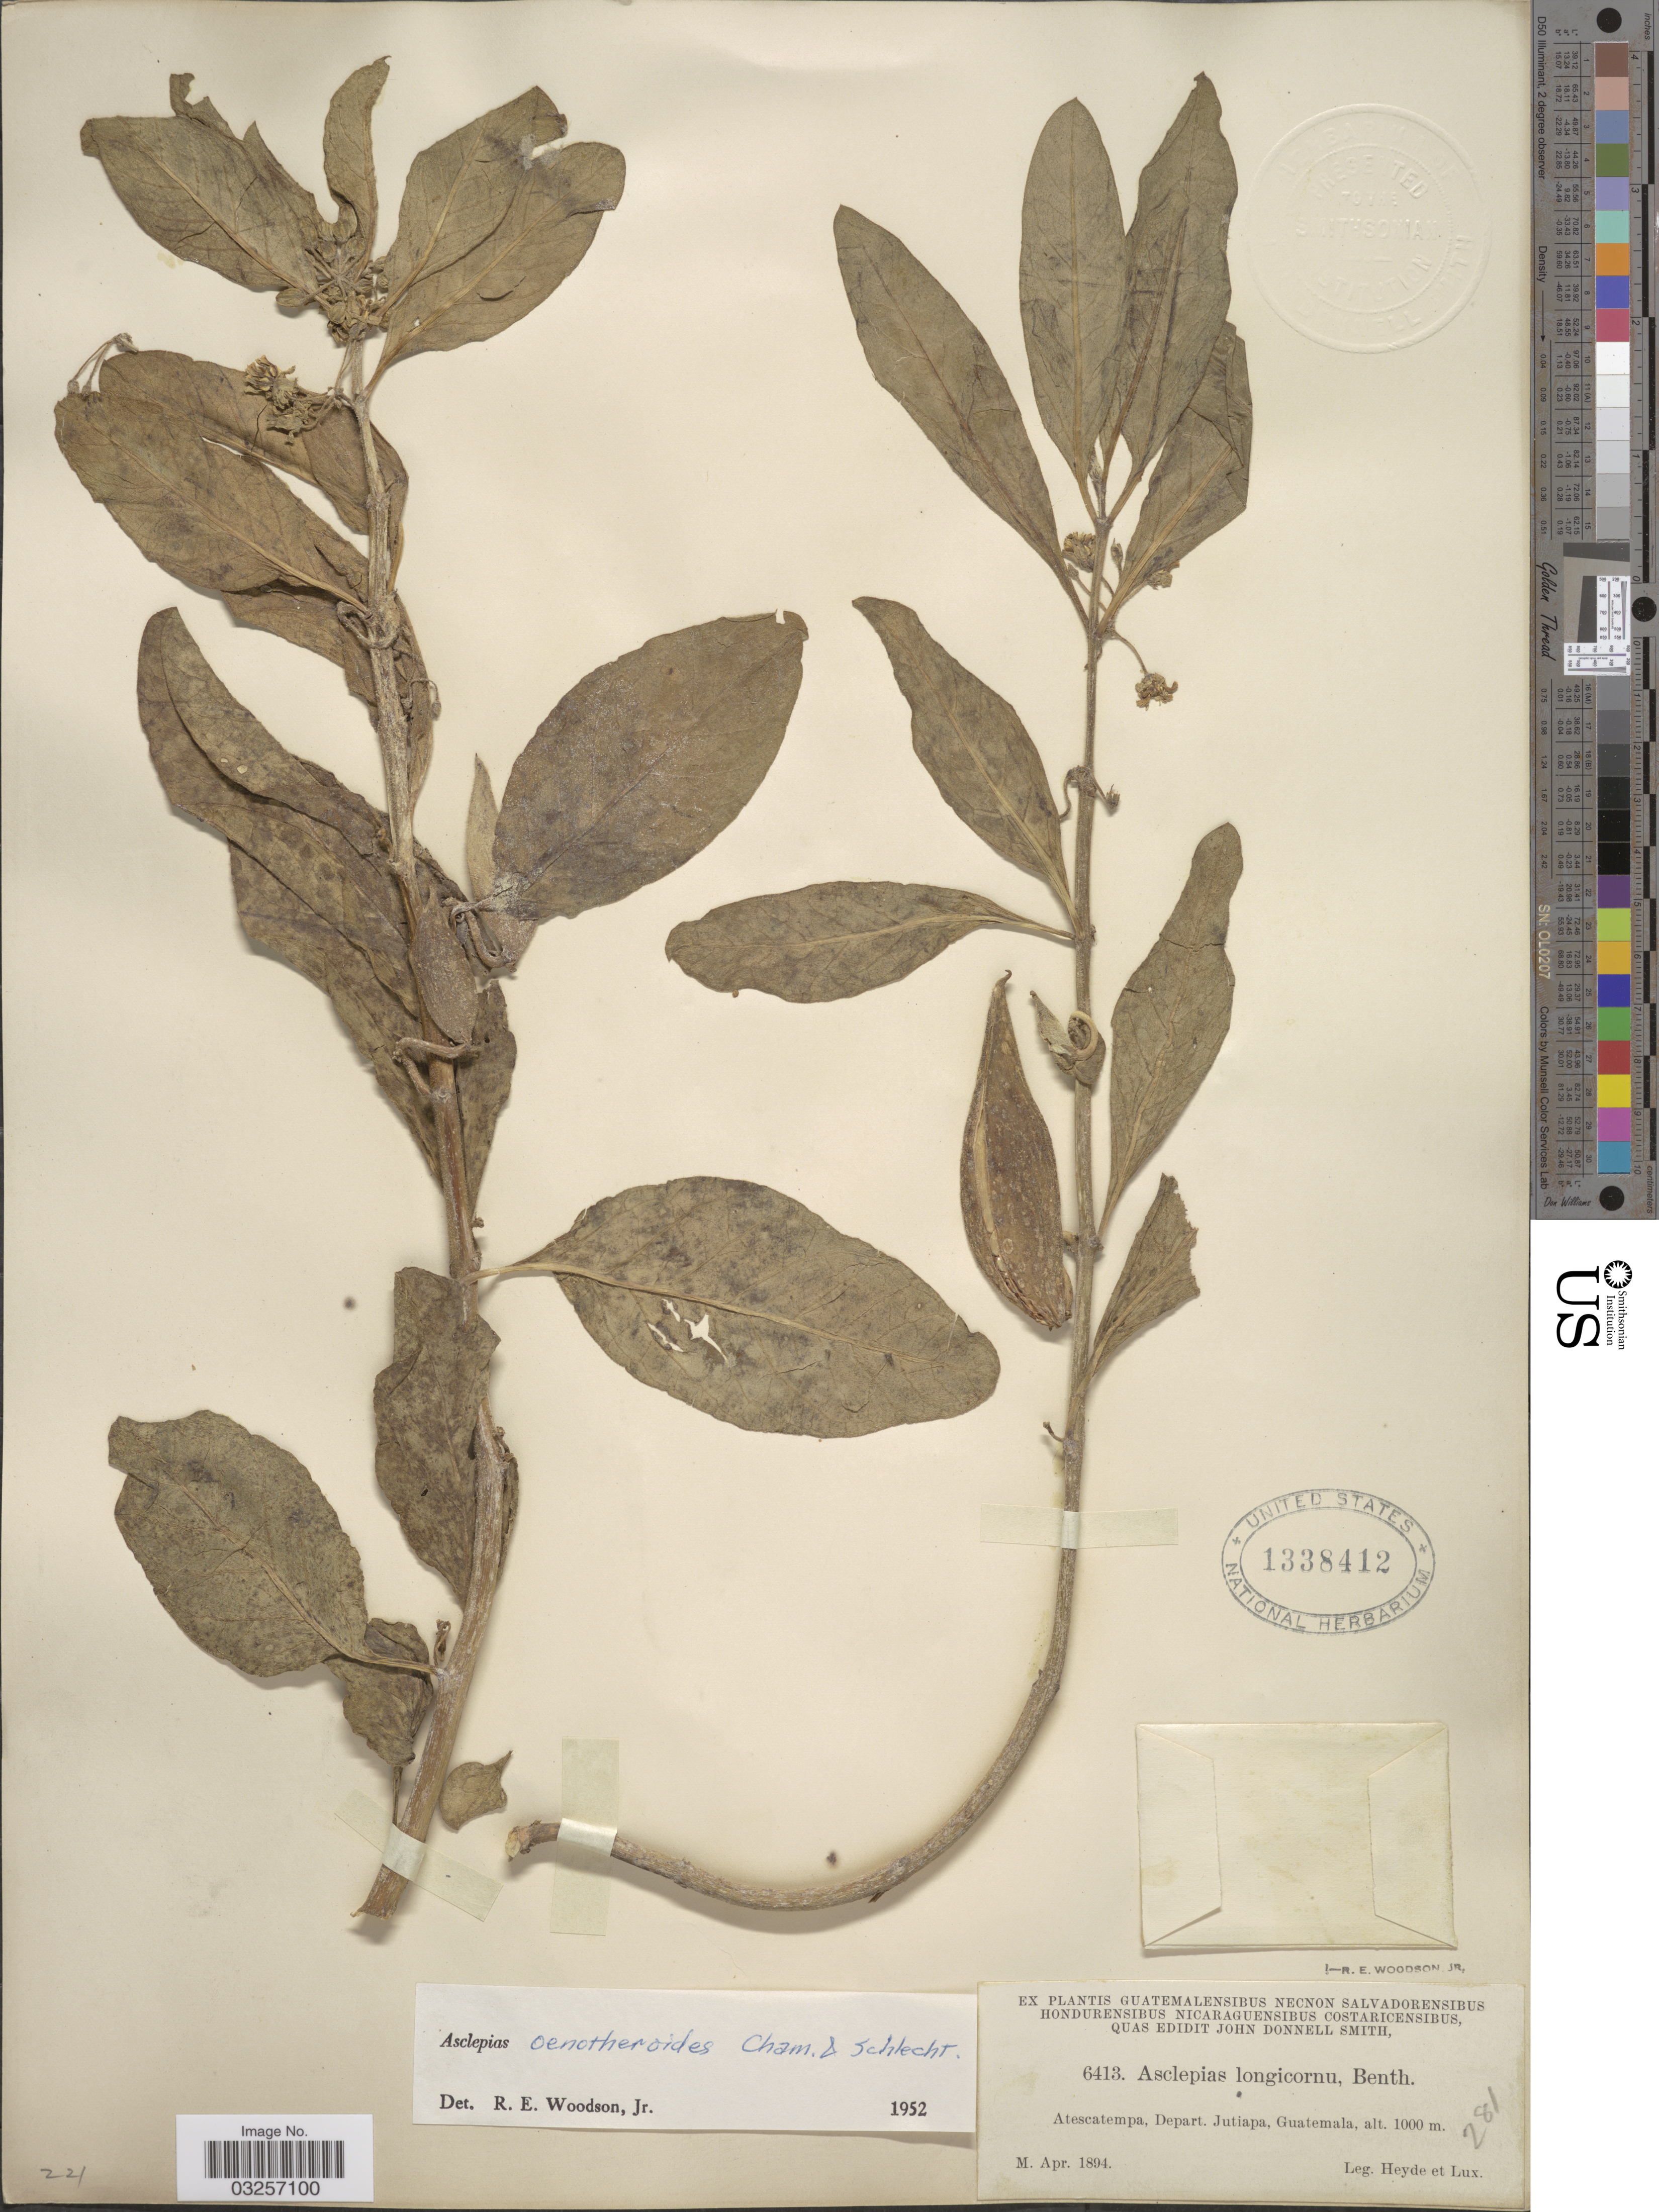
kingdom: Plantae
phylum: Tracheophyta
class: Magnoliopsida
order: Gentianales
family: Apocynaceae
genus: Asclepias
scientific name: Asclepias oenotheroides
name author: Schltdl. & Cham.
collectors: Heyde & Lux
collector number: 6413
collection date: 1894-04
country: Guatemala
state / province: Jutiapa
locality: Atescatempa, Depart. Jutiapa.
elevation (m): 1000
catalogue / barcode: US 1338412